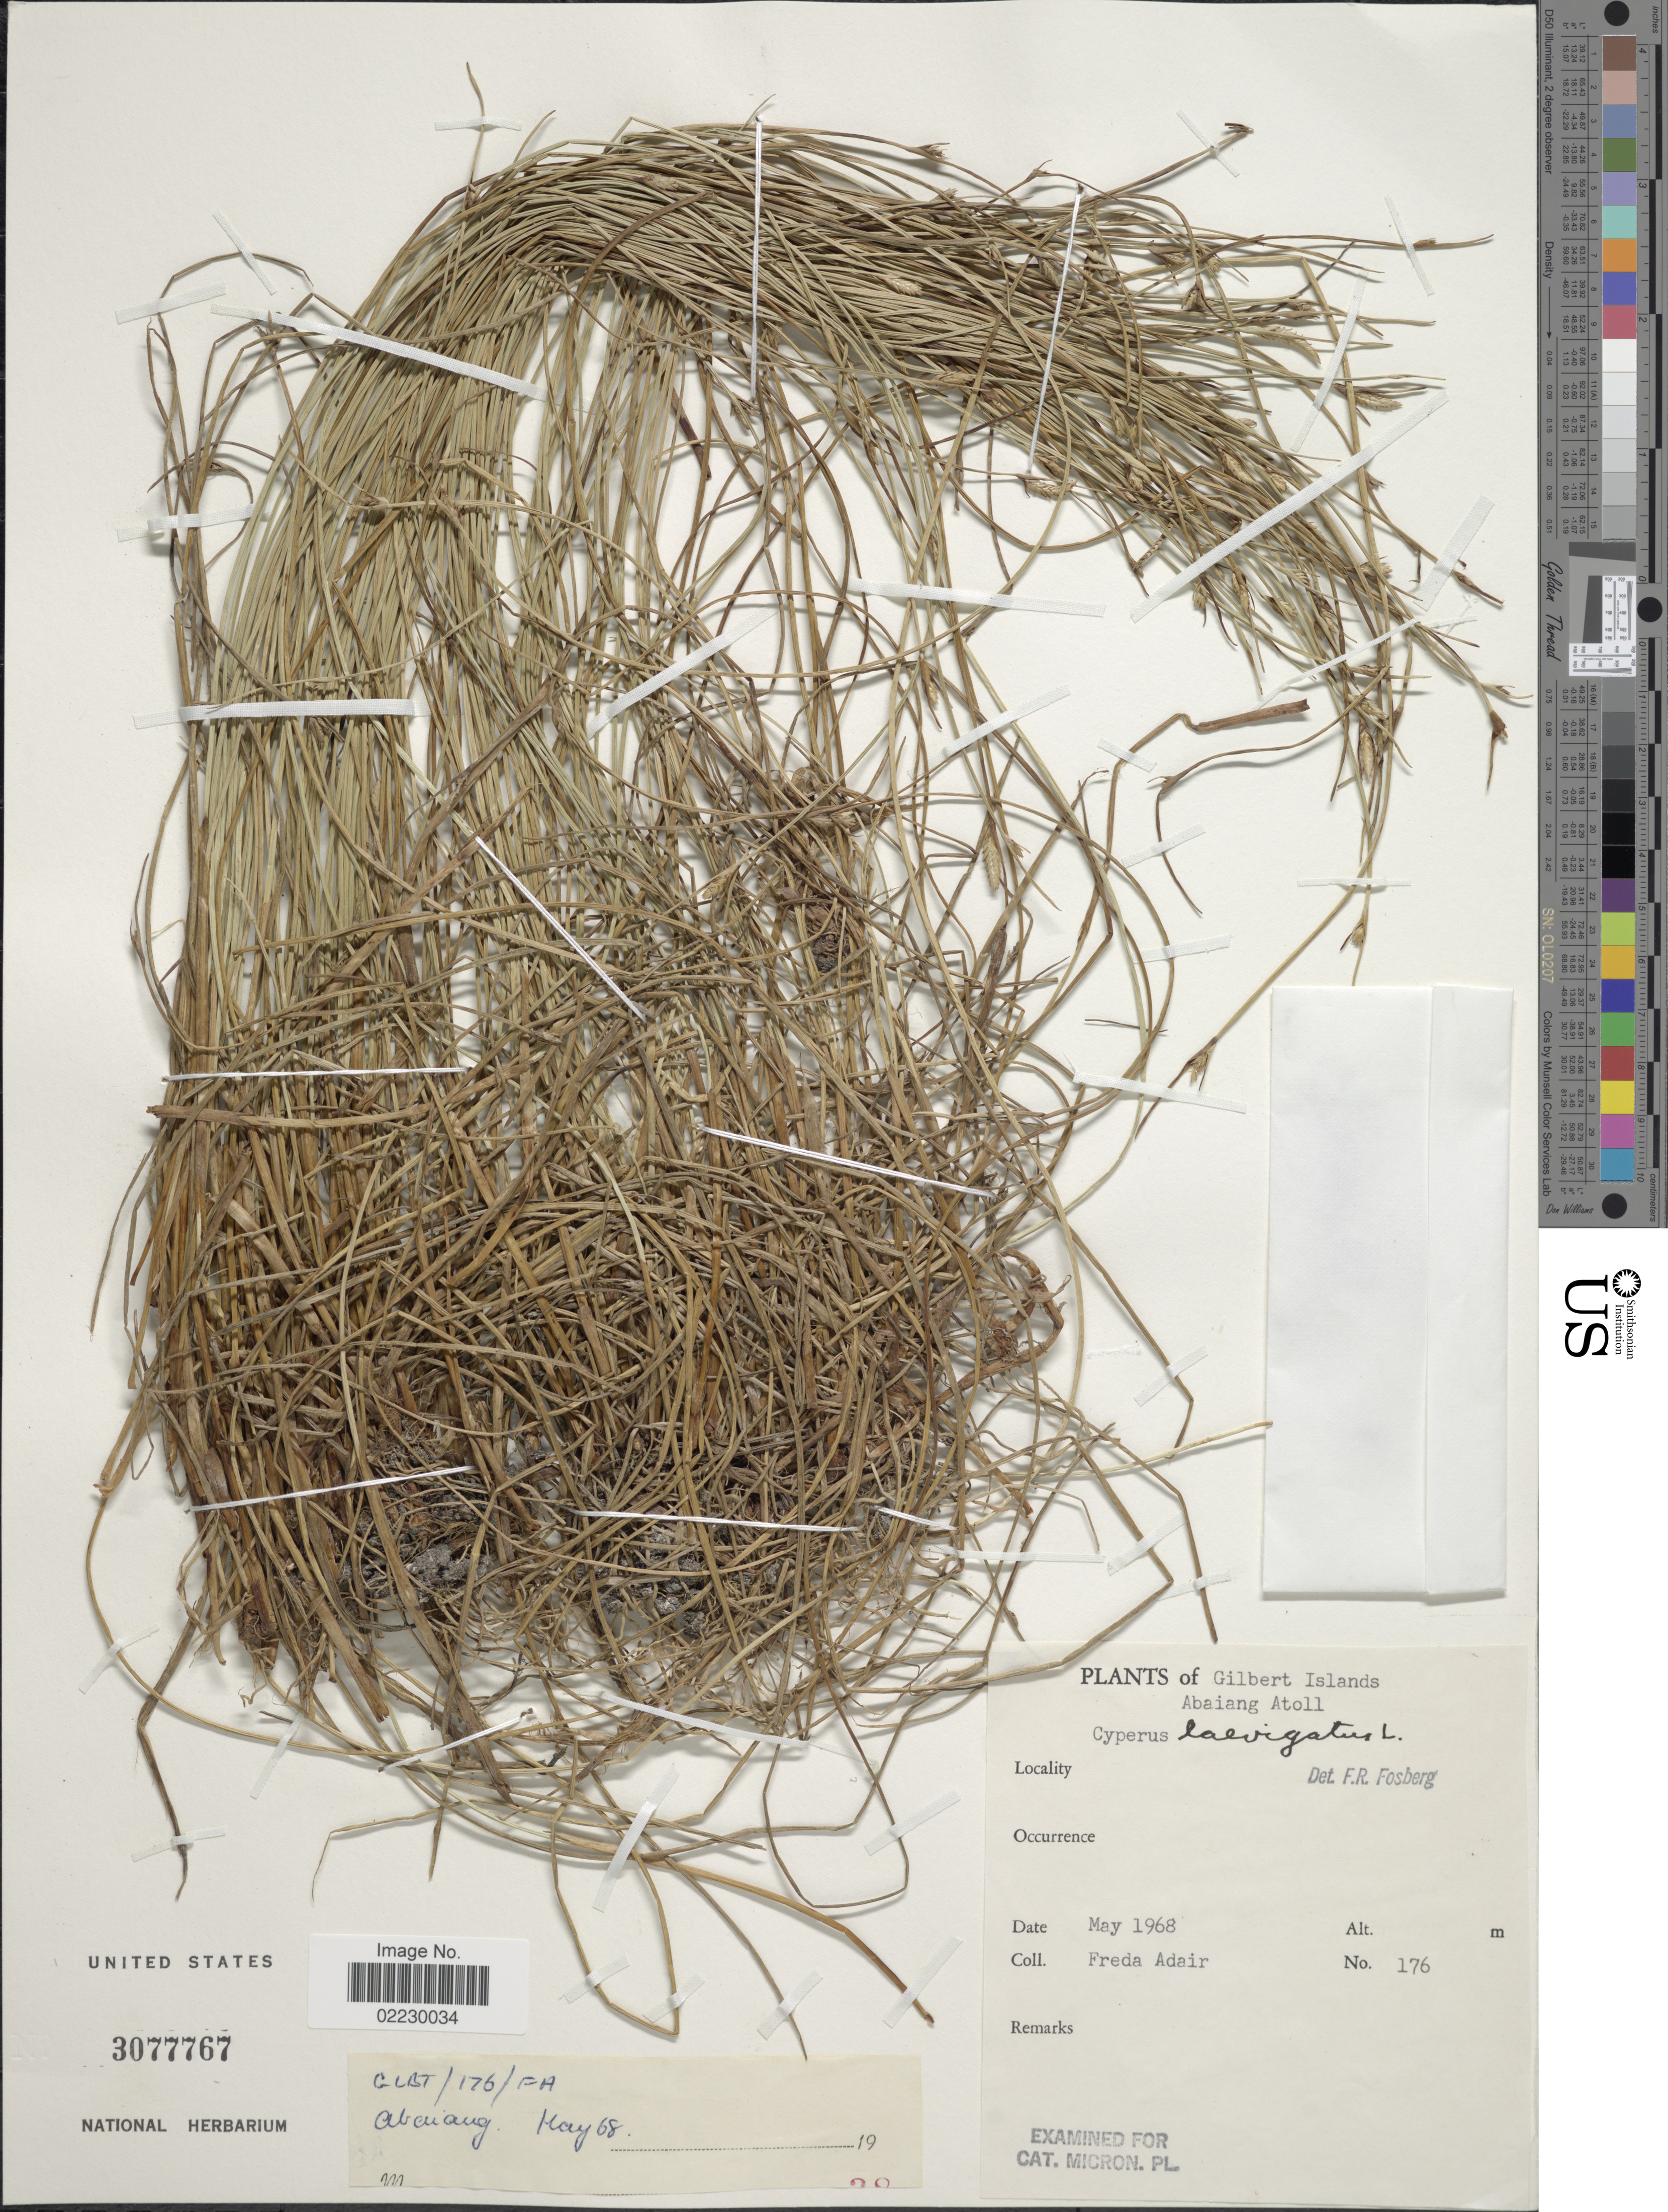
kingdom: Plantae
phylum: Tracheophyta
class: Liliopsida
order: Poales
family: Cyperaceae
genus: Cyperus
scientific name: Cyperus laevigatus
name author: L.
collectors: F. Adair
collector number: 176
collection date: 1968-05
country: Kiribati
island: Abaiang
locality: Gilbert Islands. Abaiang Atoll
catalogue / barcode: US 3077767